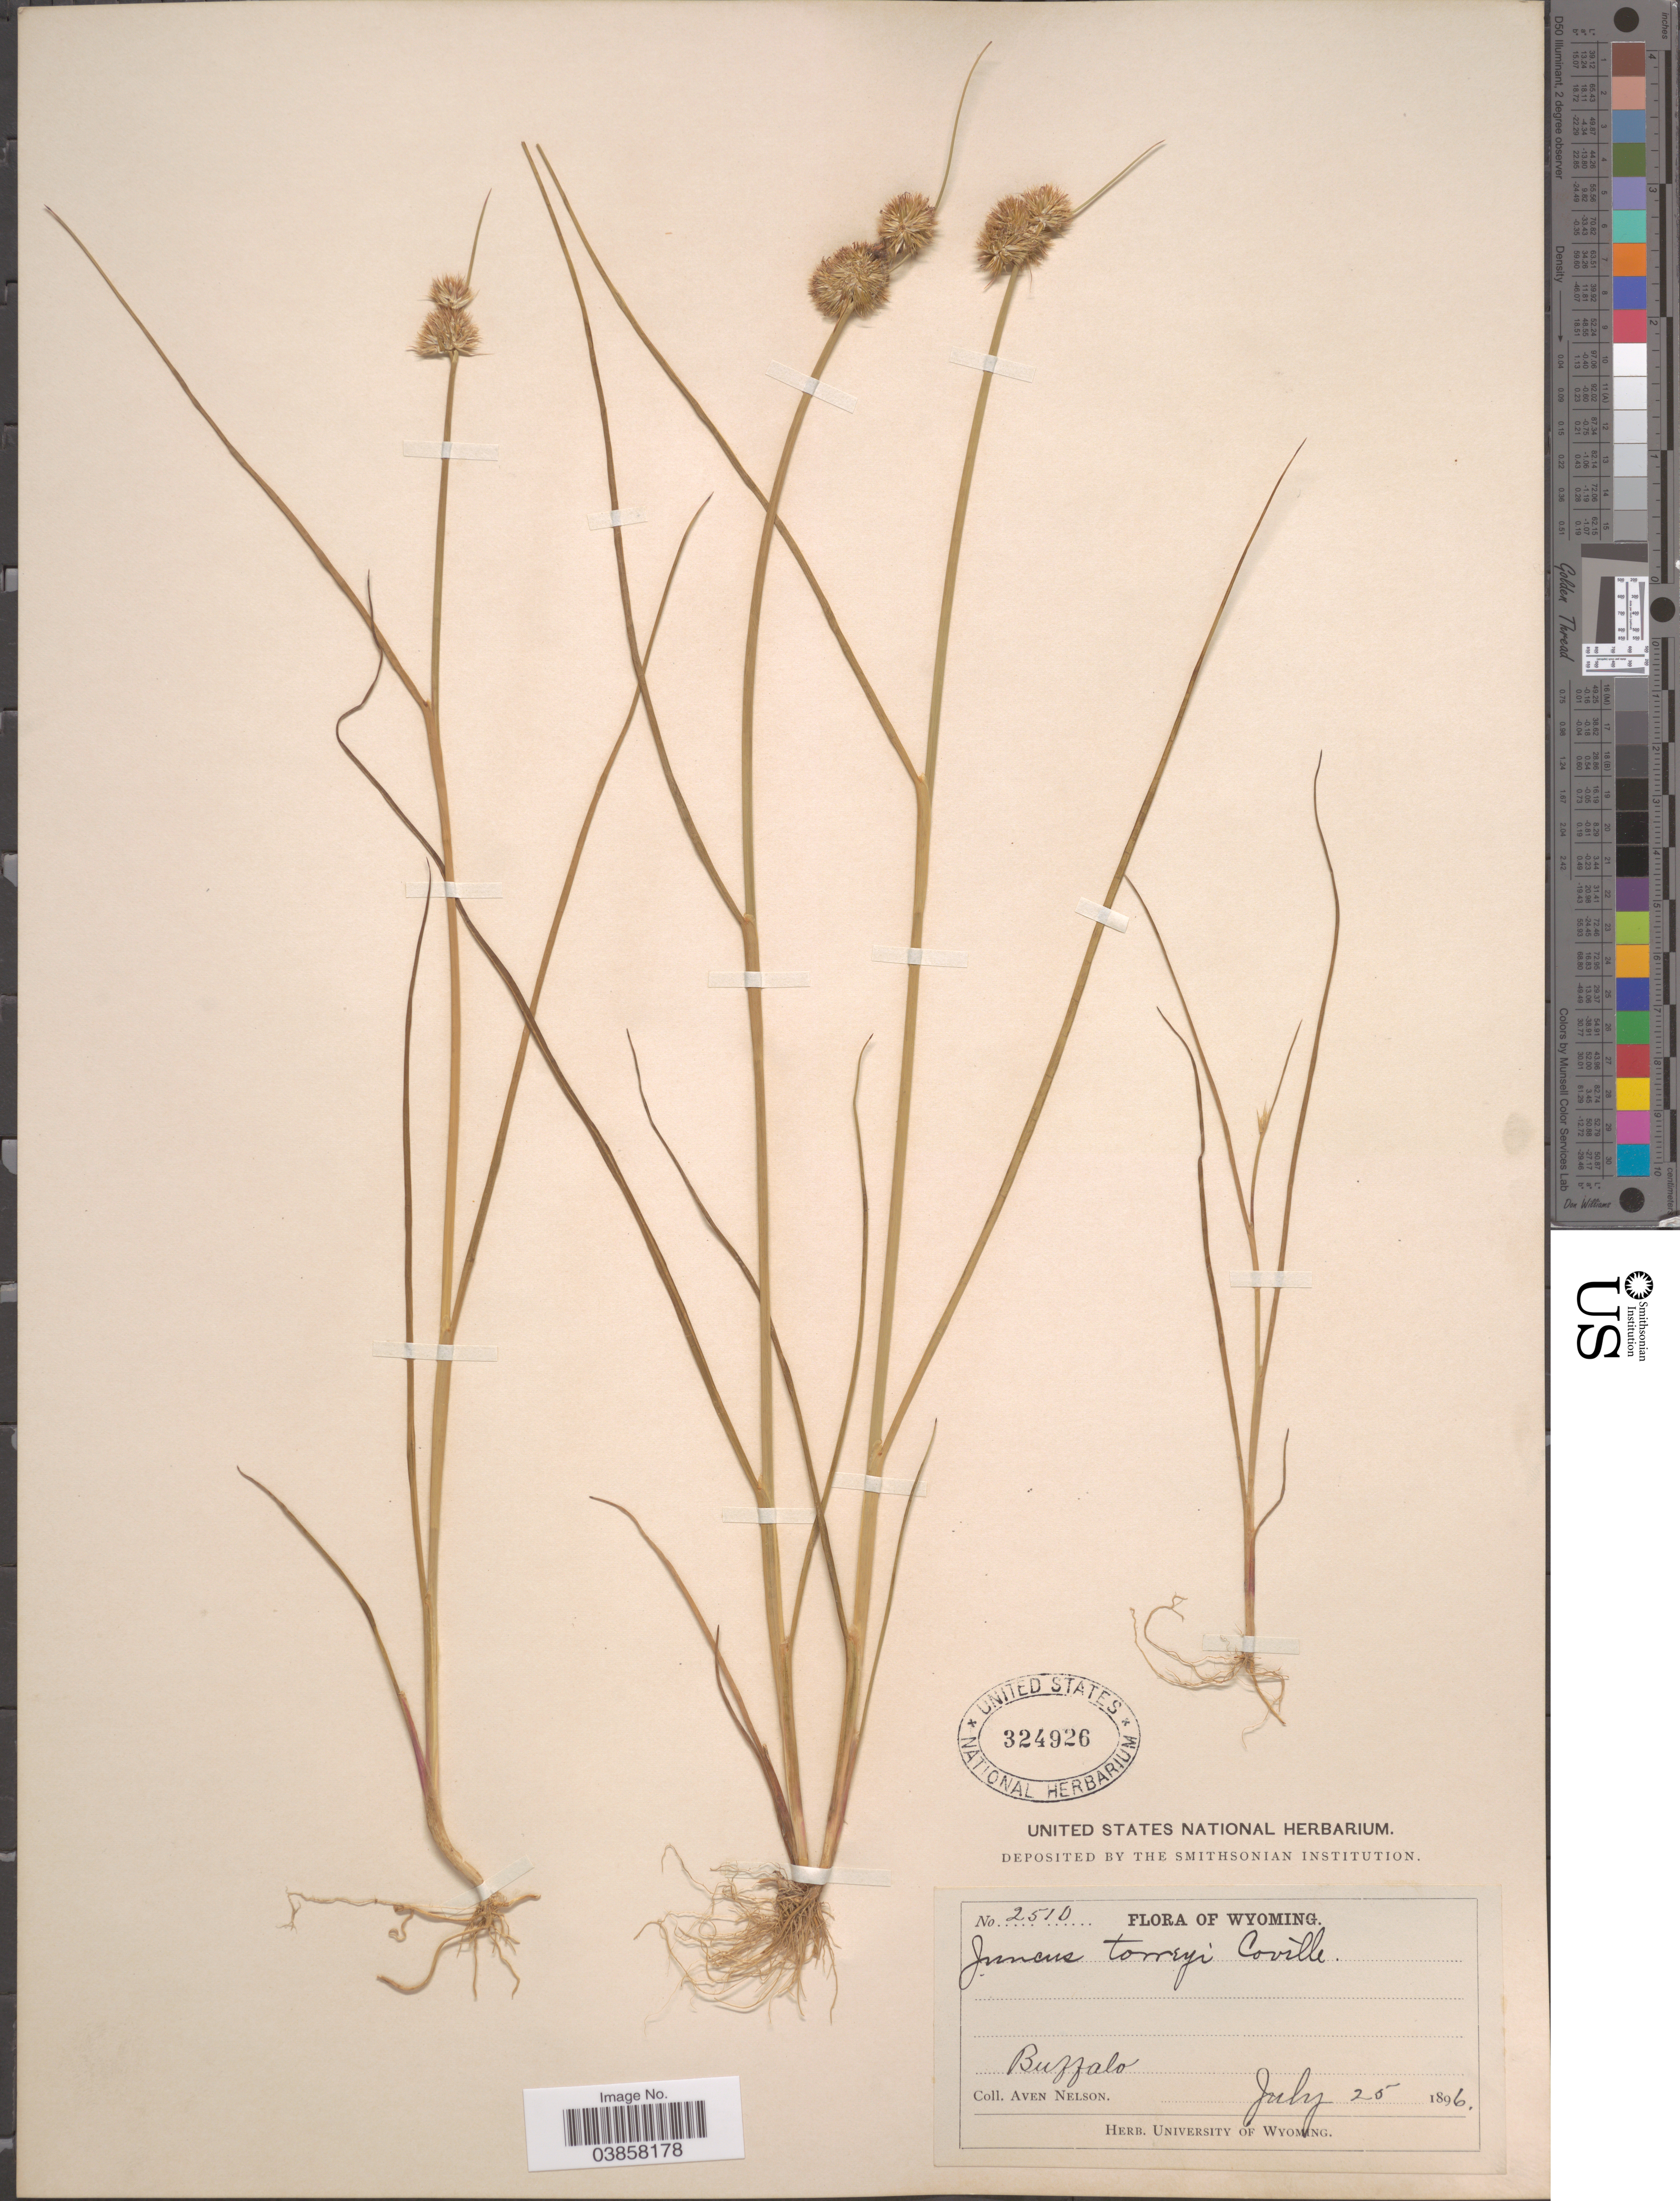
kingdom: Plantae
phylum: Tracheophyta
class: Liliopsida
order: Poales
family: Juncaceae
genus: Juncus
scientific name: Juncus torreyi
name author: Coville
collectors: A. Nelson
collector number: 2510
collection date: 1896-07-25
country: United States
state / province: Wyoming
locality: Buffalo.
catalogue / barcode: US 324926